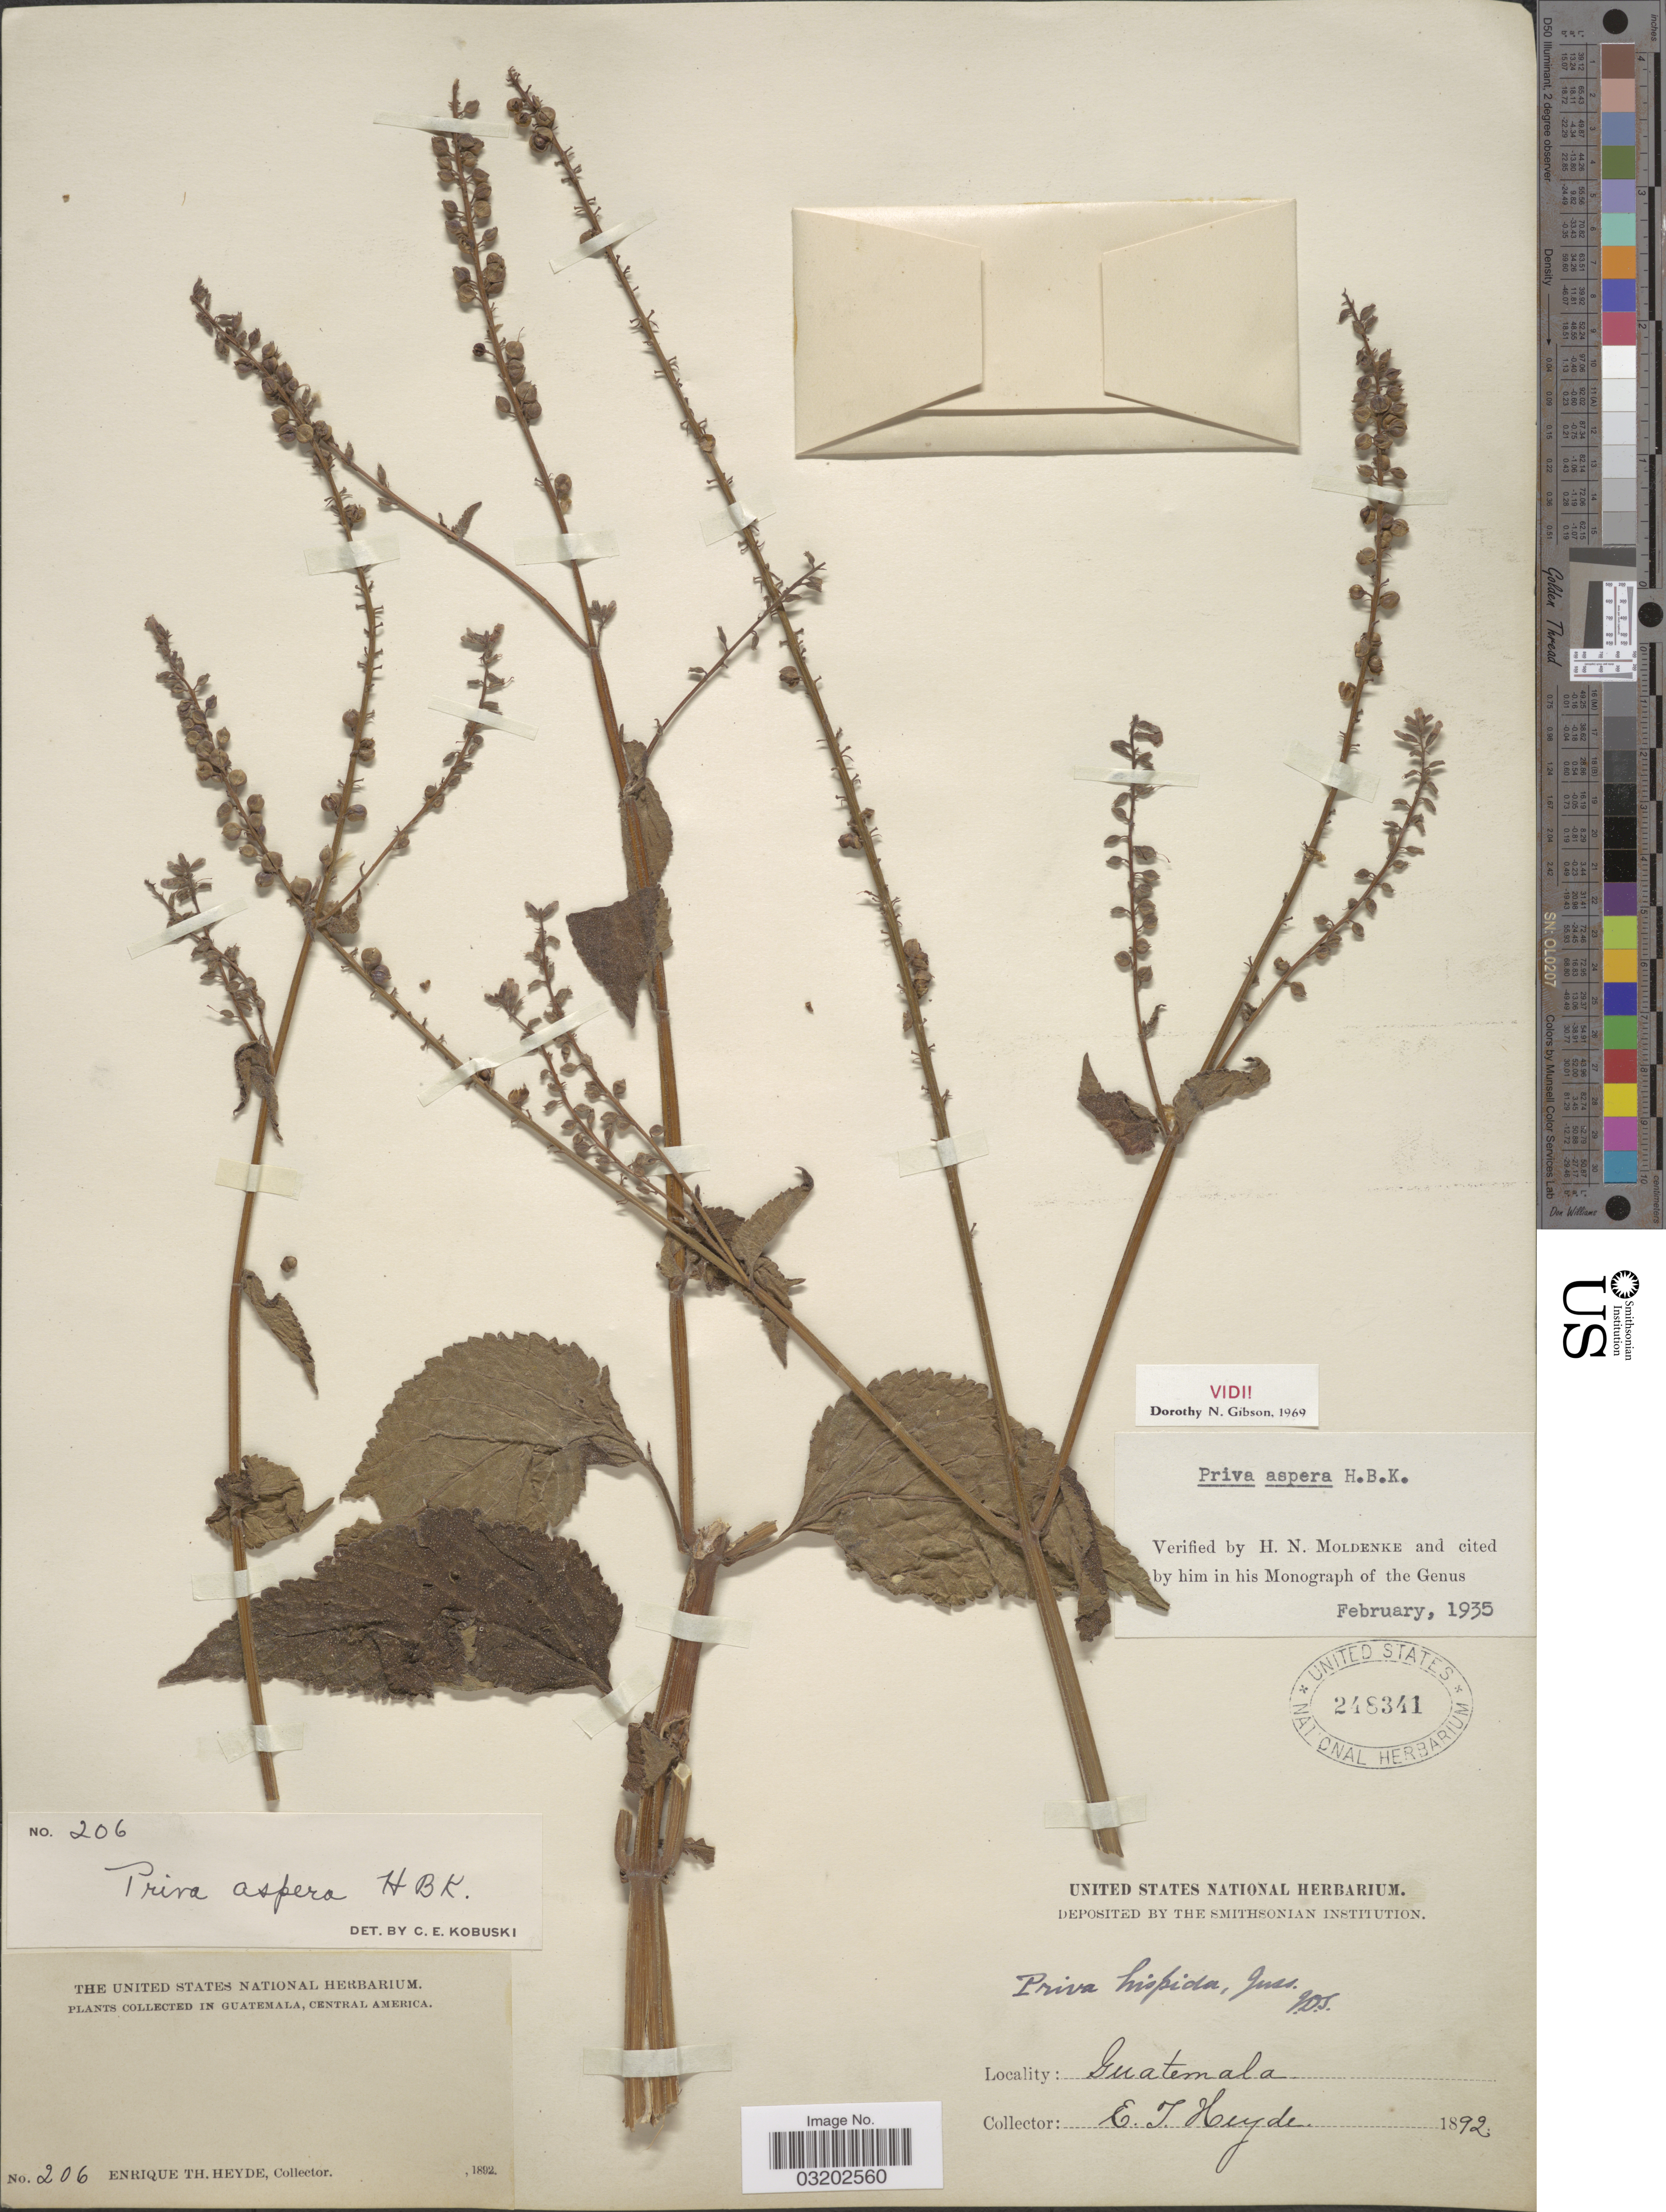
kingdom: Plantae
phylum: Tracheophyta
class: Magnoliopsida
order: Lamiales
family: Verbenaceae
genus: Priva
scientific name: Priva aspera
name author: Kunth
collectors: E. T. Heyde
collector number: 206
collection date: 1892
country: Guatemala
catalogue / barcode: US 248341